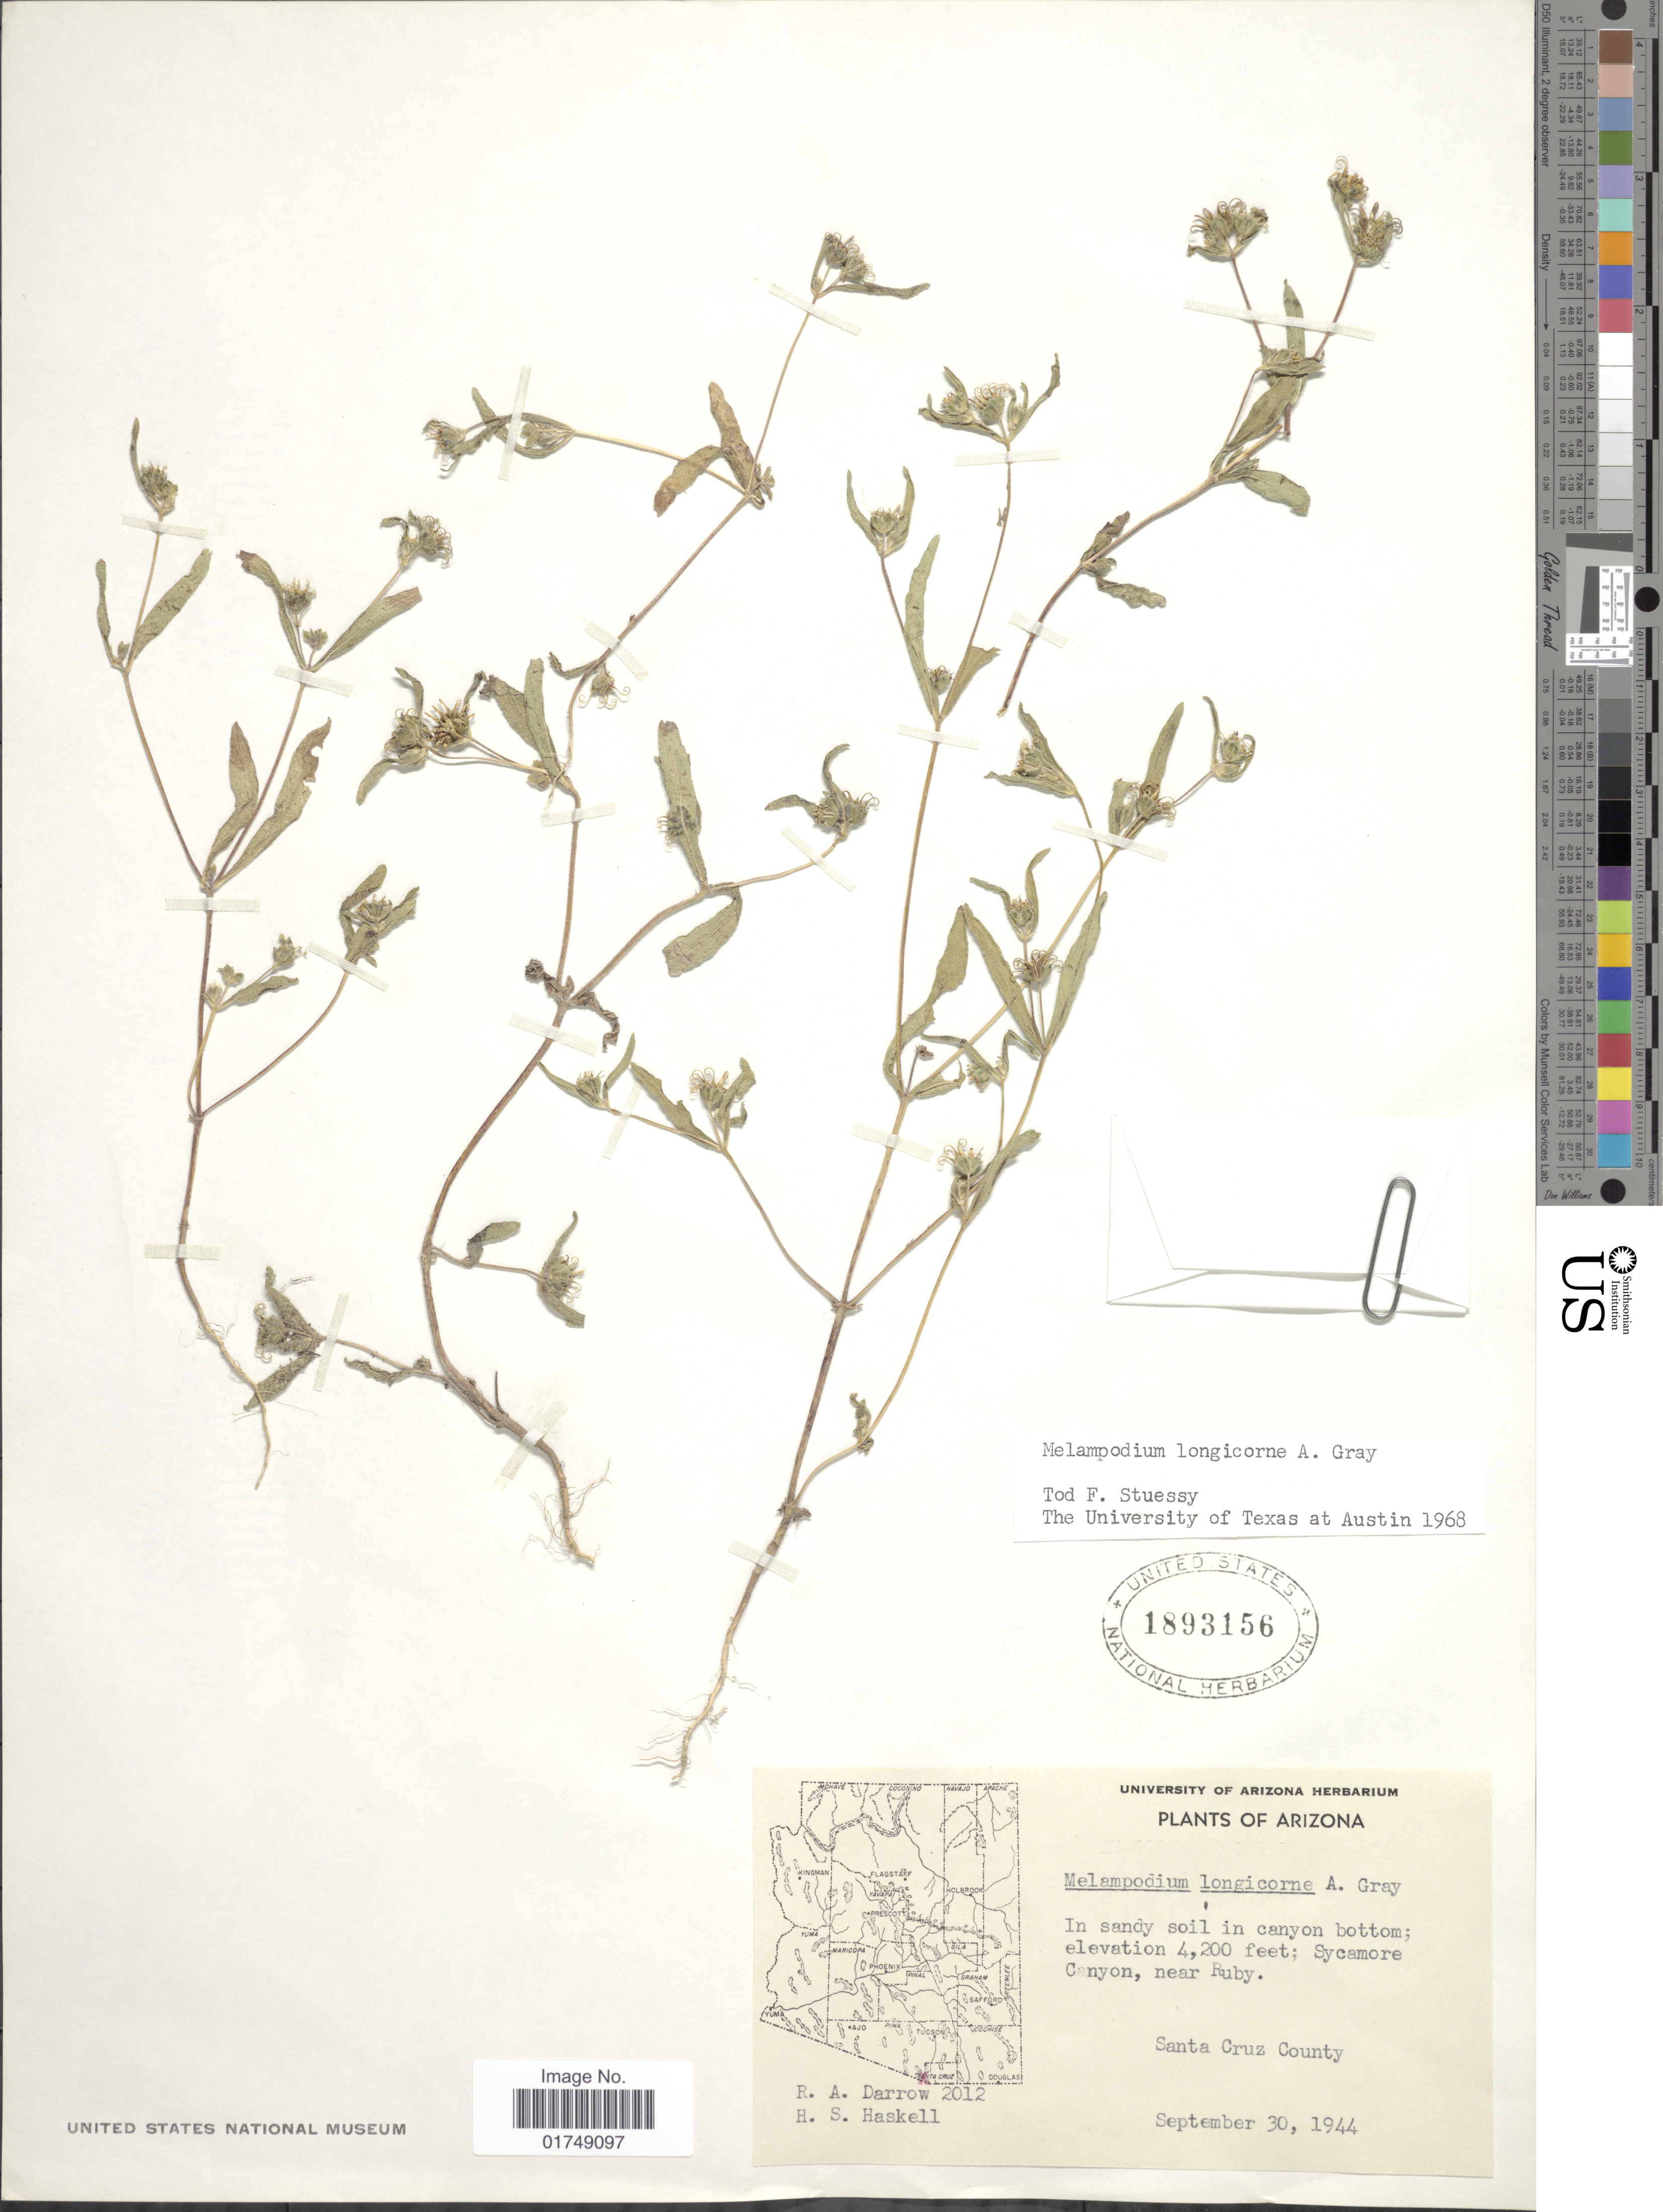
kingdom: Plantae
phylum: Tracheophyta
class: Magnoliopsida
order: Asterales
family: Asteraceae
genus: Melampodium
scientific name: Melampodium longicorne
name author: A. Gray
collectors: R. A. Darrow & H. Haskell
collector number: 2012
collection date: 1944-09-30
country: United States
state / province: Arizona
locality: Sycamore Canyon, near Ruby, Santa Cruz County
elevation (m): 1280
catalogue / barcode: US 1893156